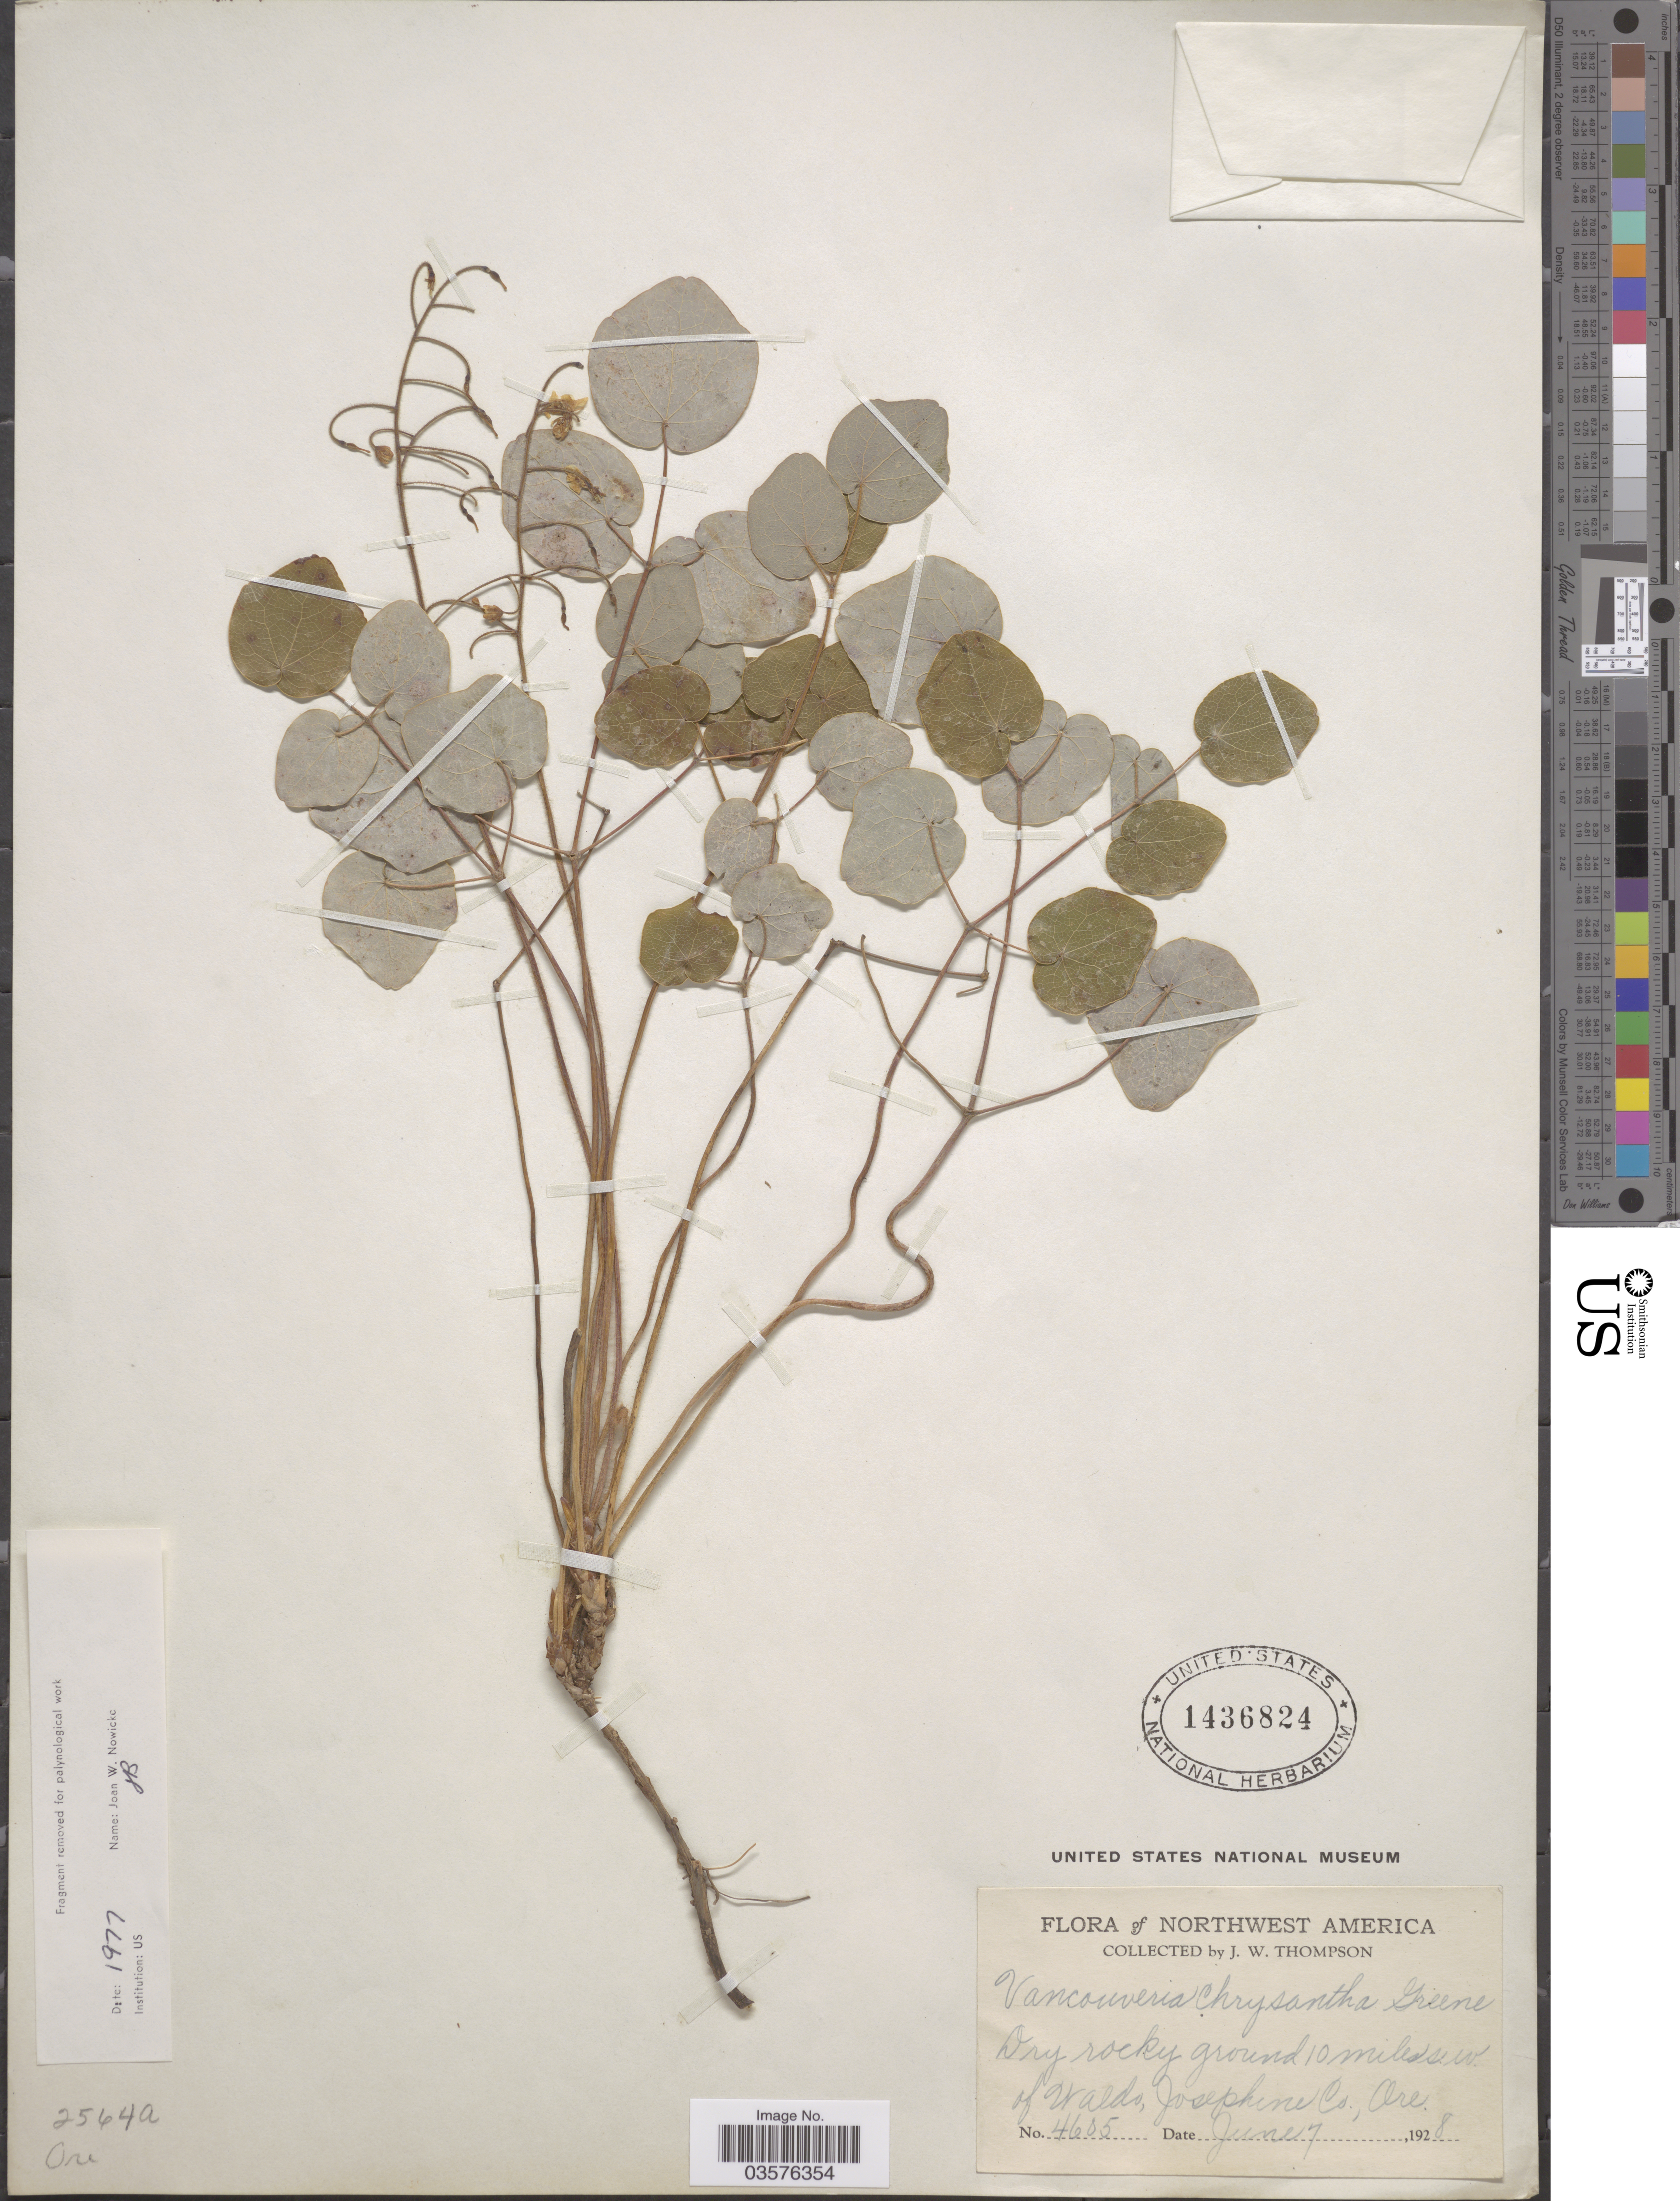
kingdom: Plantae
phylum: Tracheophyta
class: Magnoliopsida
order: Ranunculales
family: Berberidaceae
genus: Vancouveria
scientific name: Vancouveria chrysantha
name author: Greene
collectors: J. Thompson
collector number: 4605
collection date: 1928-06-07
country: United States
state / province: Oregon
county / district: Josephine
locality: Northwest America. Dry rocky ground 10 miles s.w. of Waldo, Josephine Co.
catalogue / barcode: US 1436824